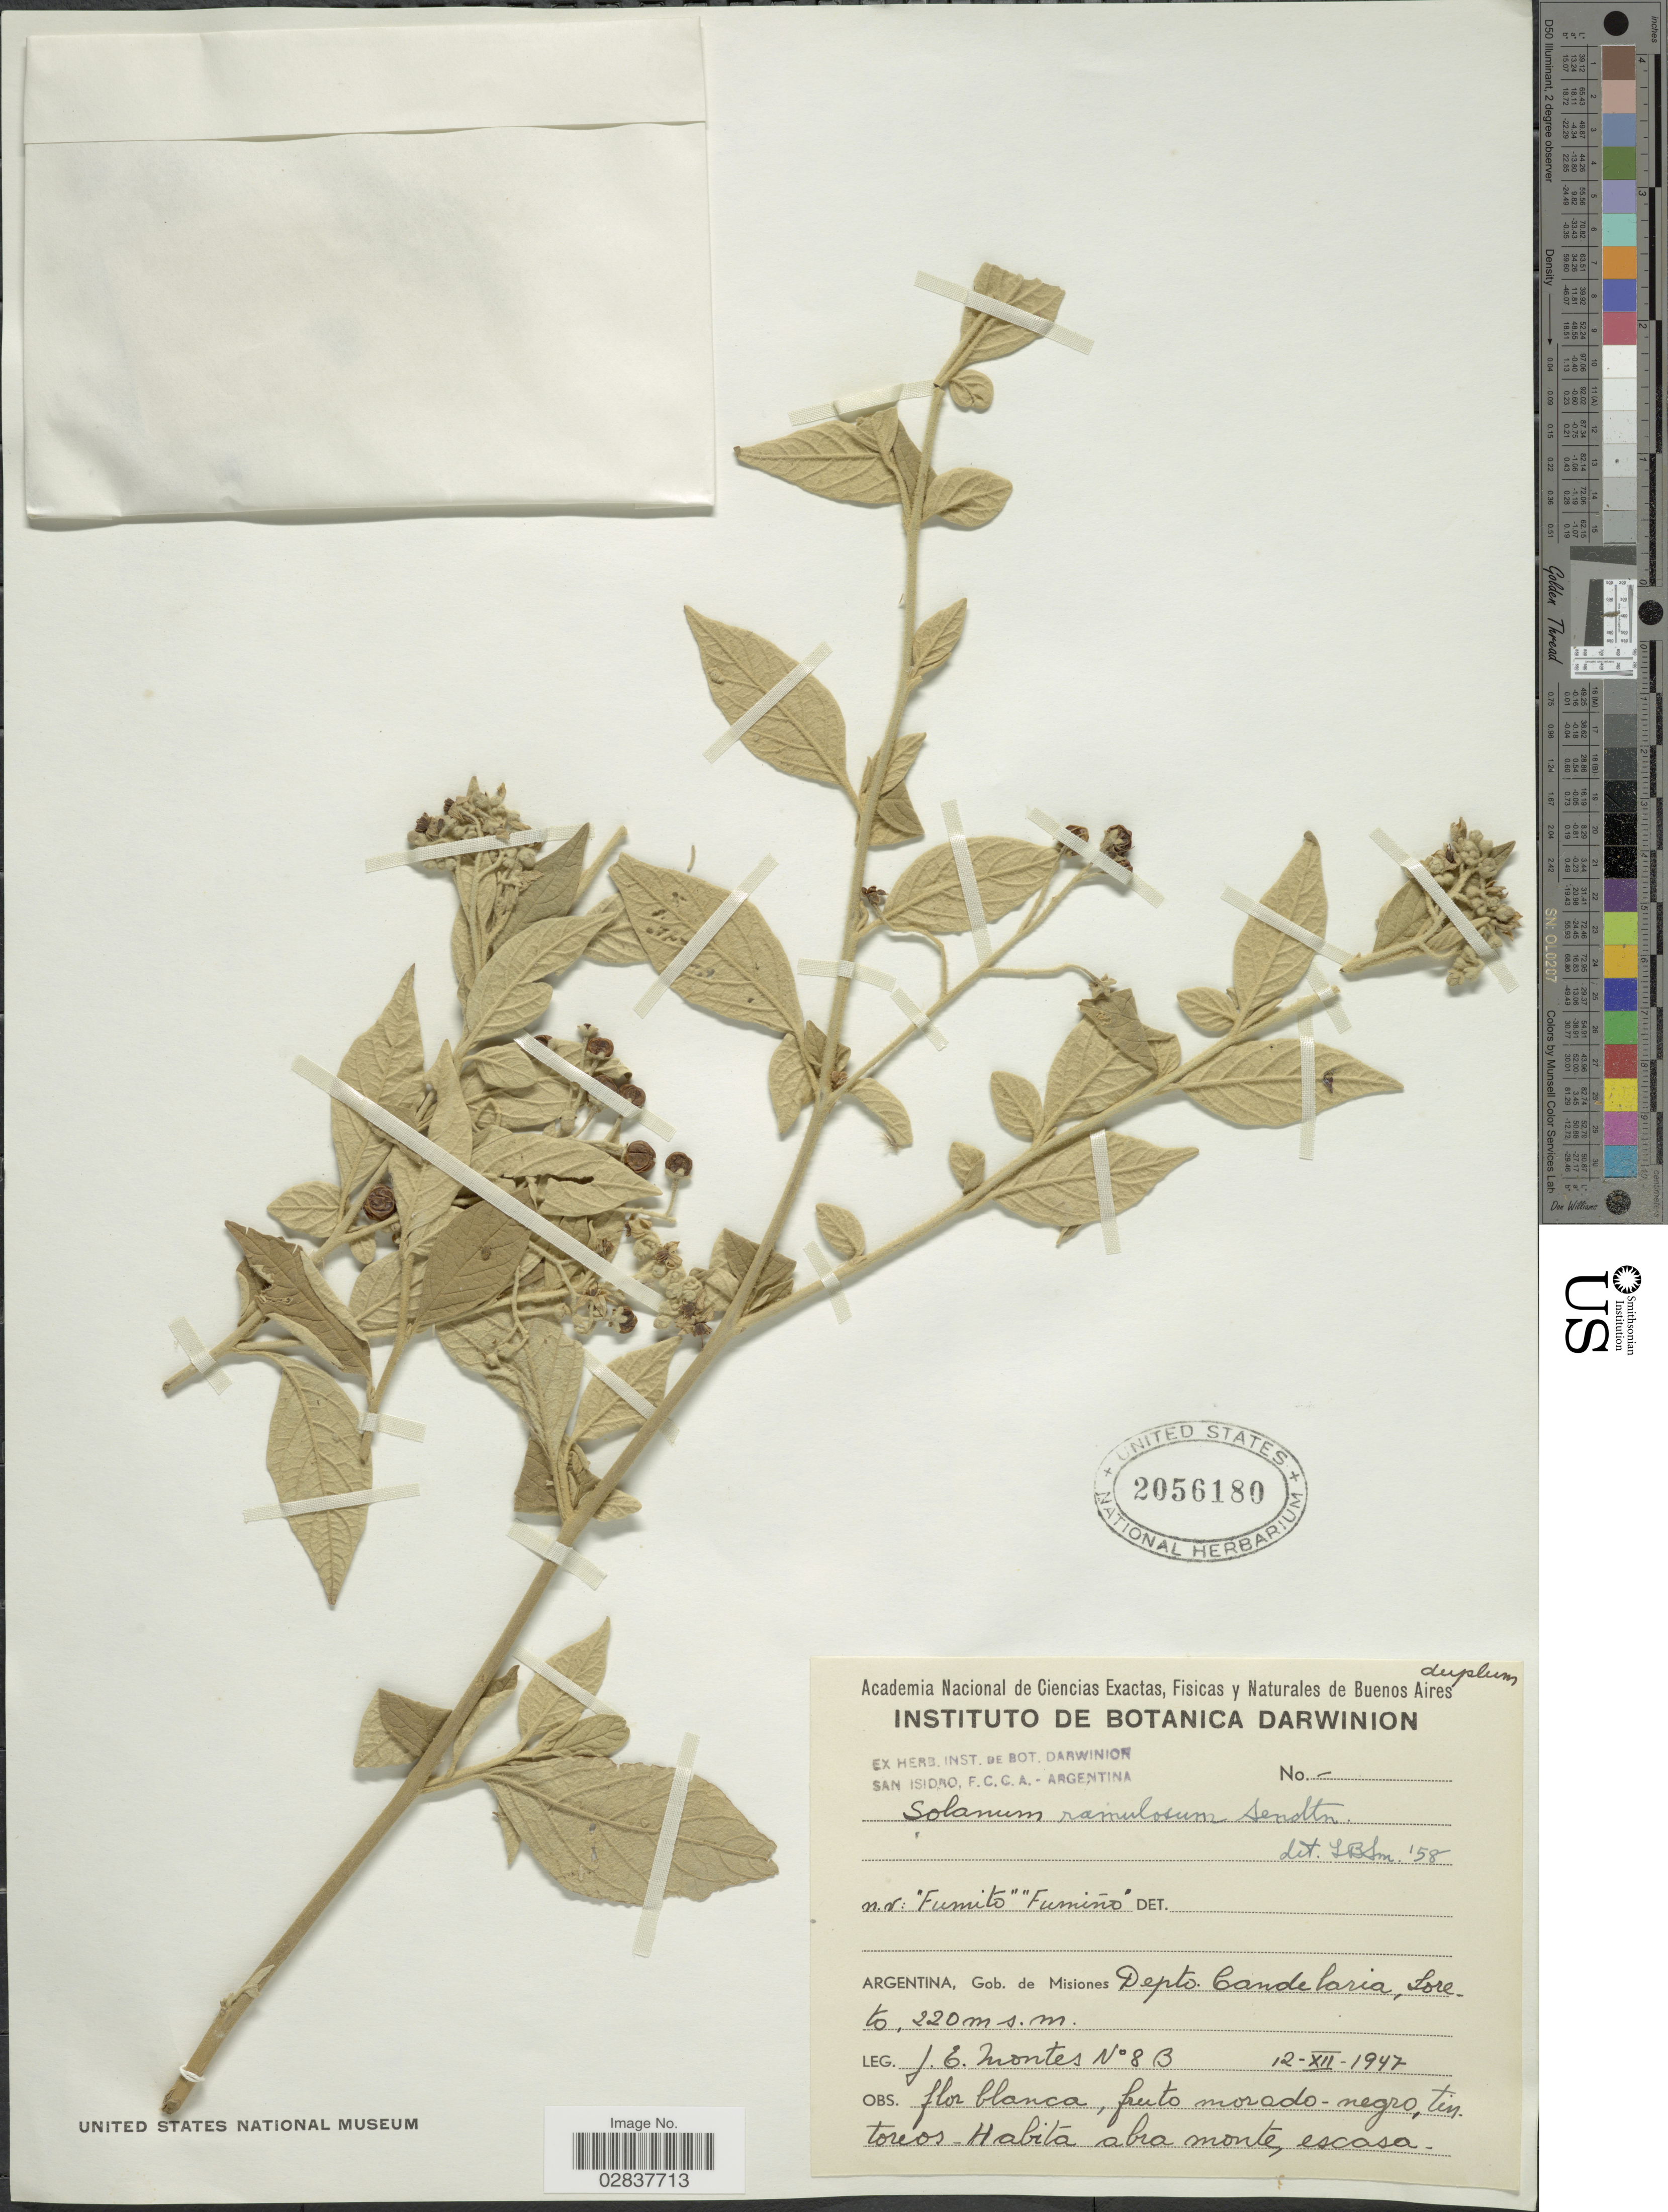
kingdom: Plantae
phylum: Tracheophyta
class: Magnoliopsida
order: Solanales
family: Solanaceae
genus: Solanum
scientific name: Solanum ramulosum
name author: Sendtn.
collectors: J. E. Montes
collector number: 8B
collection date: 1947-12-12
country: Argentina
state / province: Misiones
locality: Gob. de Misiones. Depto. Candelaria, Loreto.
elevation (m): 220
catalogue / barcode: US 2056180